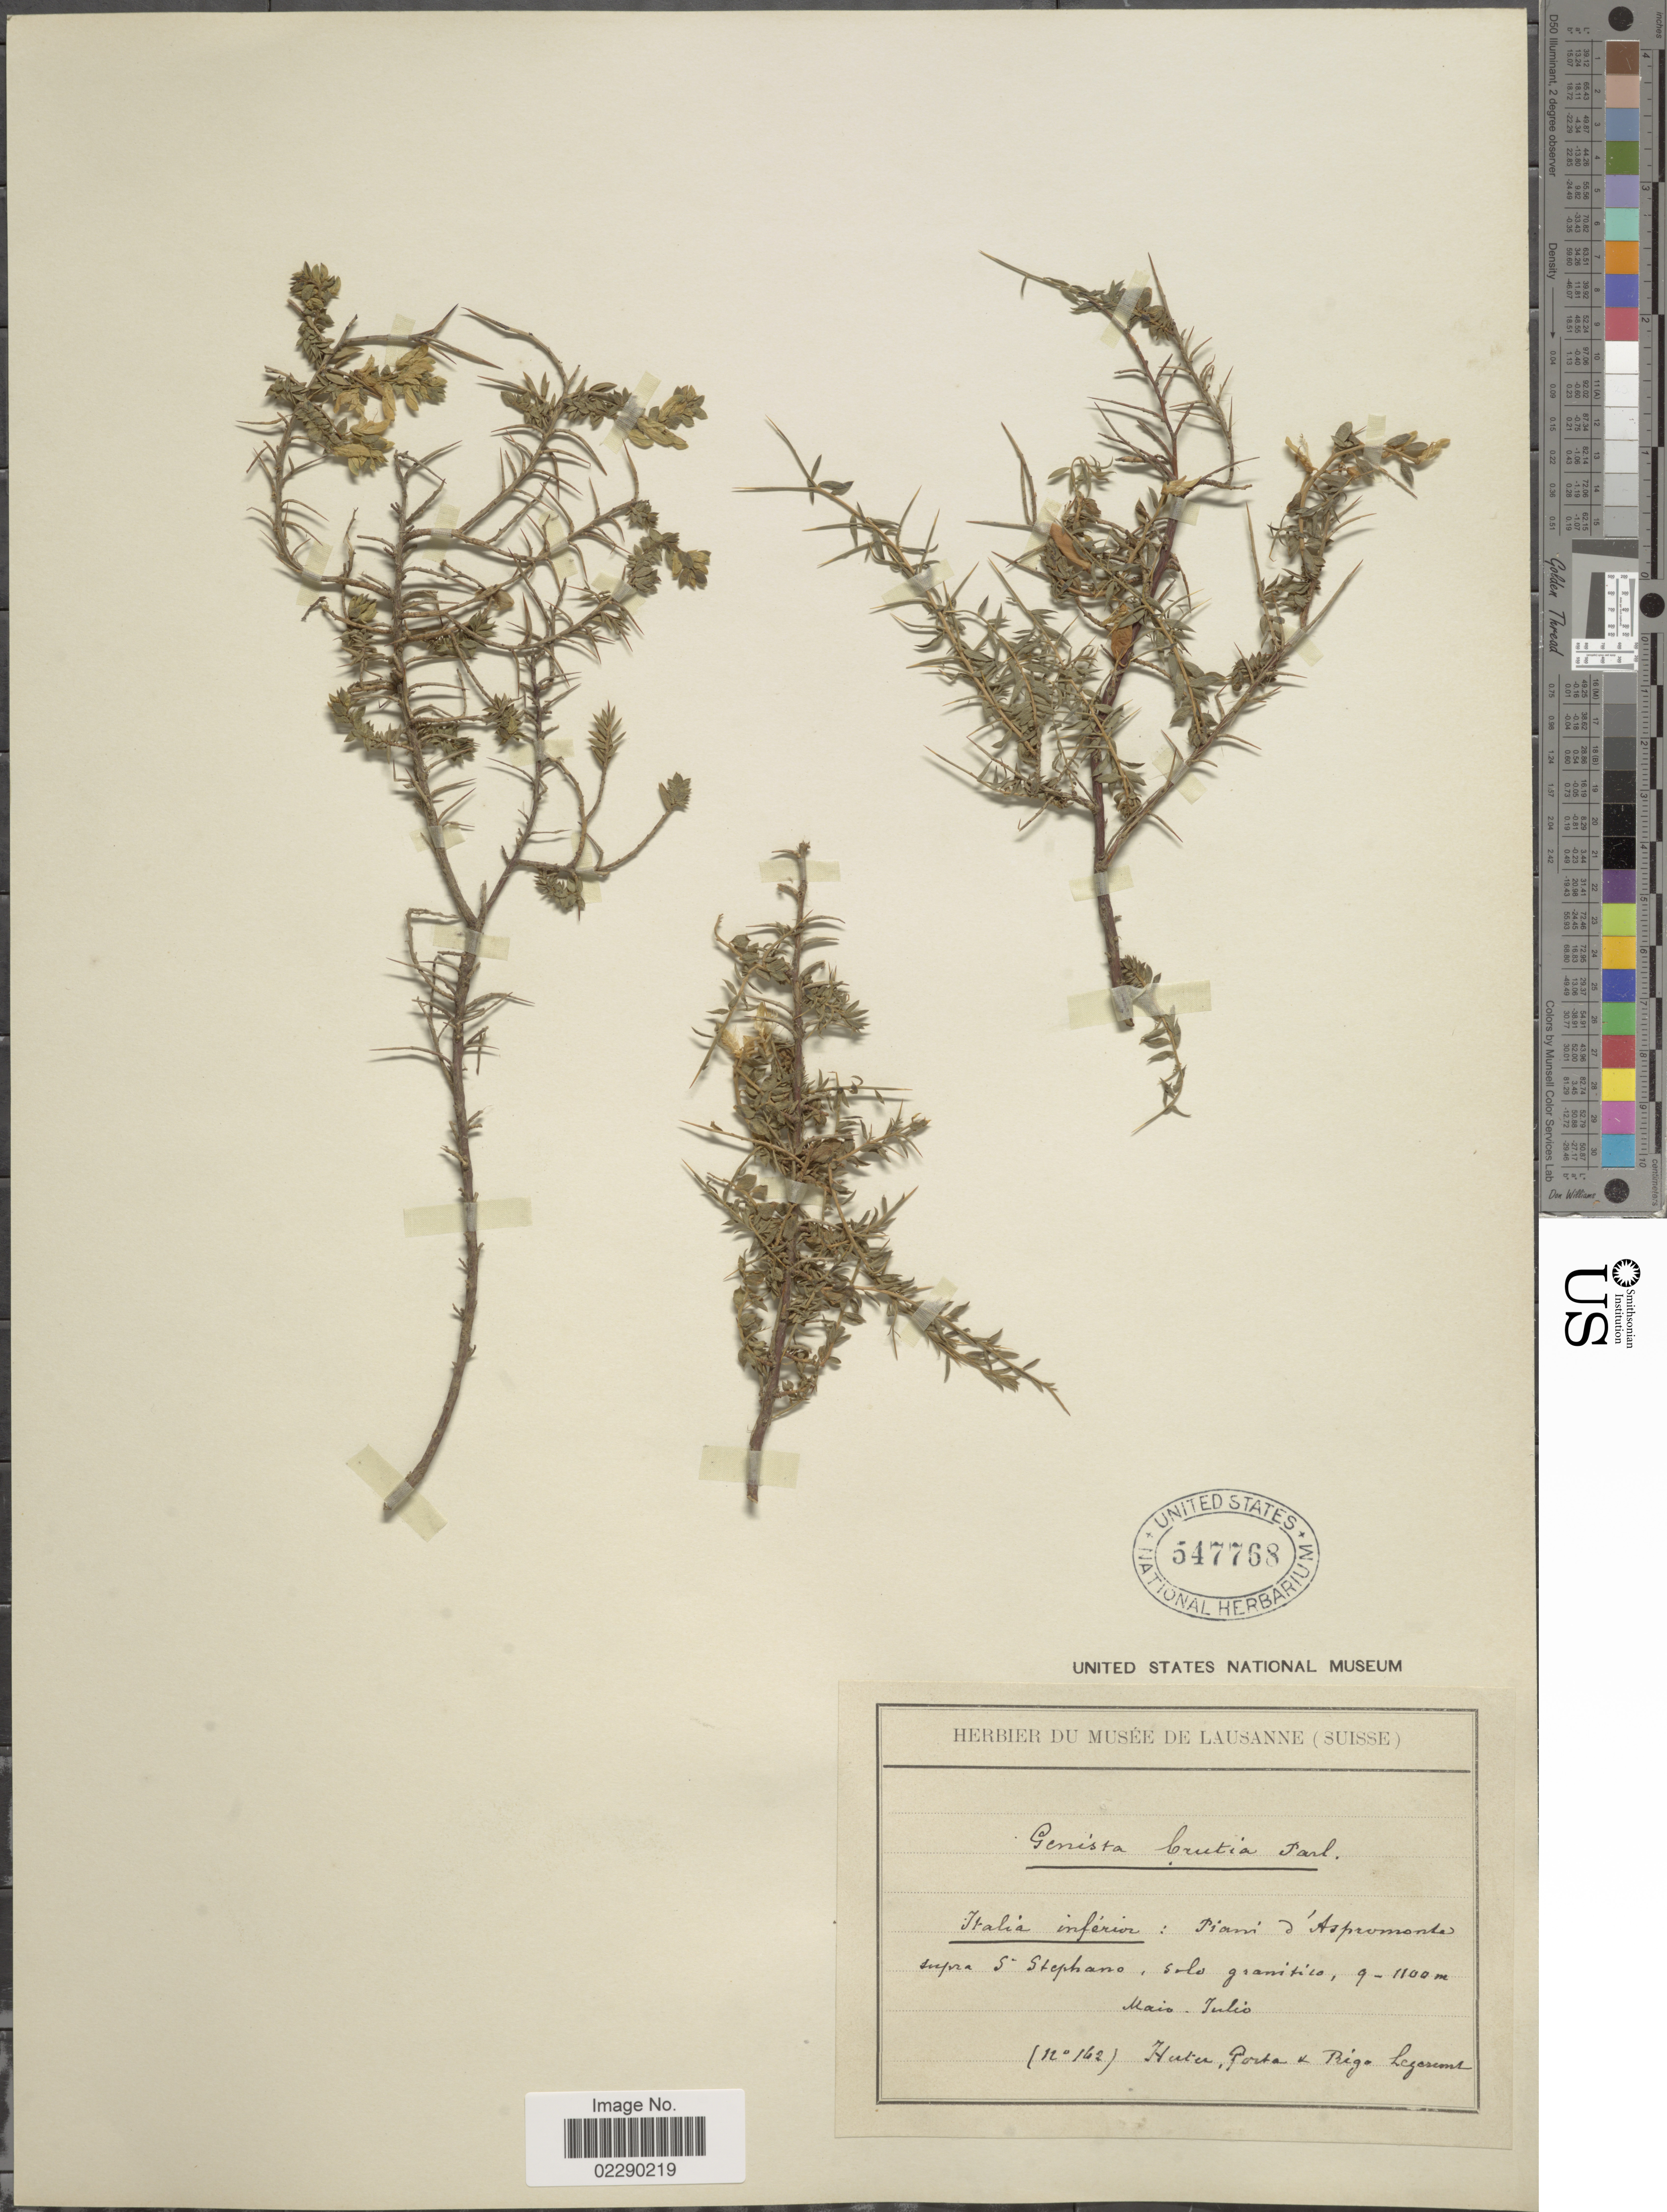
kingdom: Plantae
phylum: Tracheophyta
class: Magnoliopsida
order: Fabales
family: Fabaceae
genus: Genista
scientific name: Genista anglica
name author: L.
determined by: Strong, Mark T., (BOT), Smithsonian Institution - National Museum of Natural History (UNITED STATES)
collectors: Herter, -- Porta & -- Rigo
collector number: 162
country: Italy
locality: Italia inferior, Piani d'Aspromonte supra S. Stephano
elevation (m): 900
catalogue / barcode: US 547768